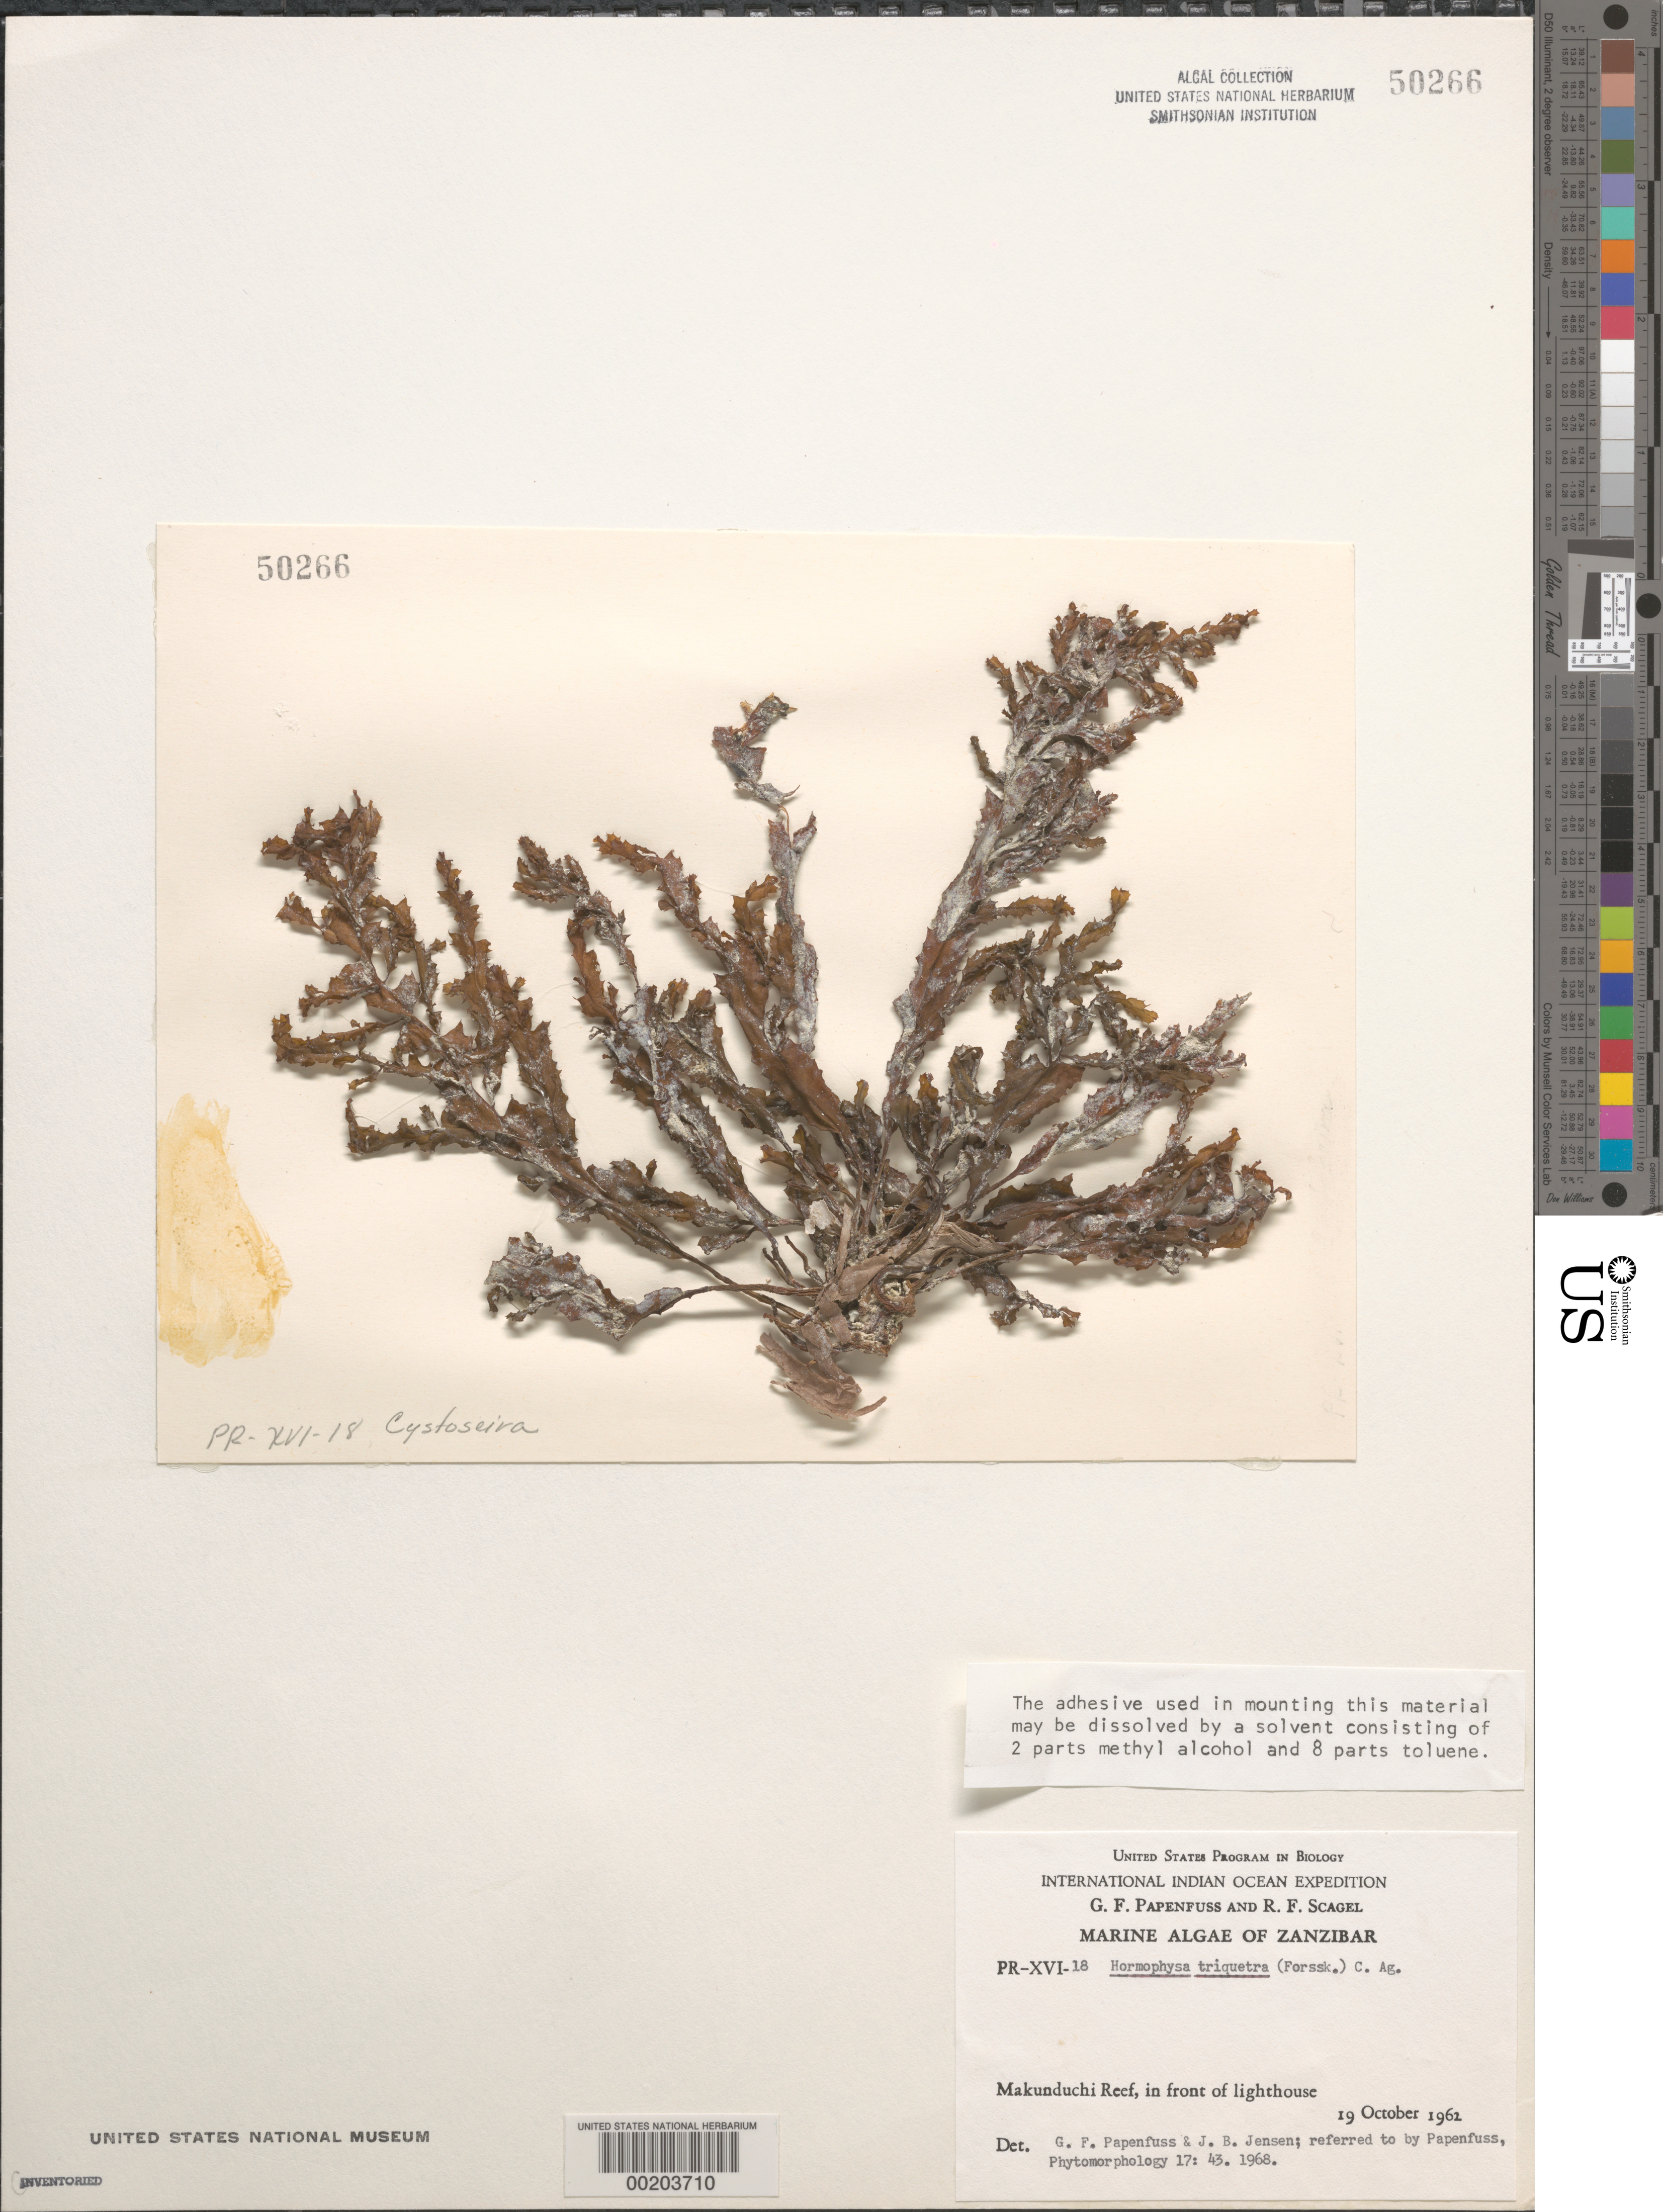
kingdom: Chromista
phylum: Ochrophyta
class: Phaeophyceae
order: Fucales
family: Sargassaceae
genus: Hormophysa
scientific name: Hormophysa cuneiformis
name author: (J.F. Gmel.) P.C. Silva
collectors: G. Papenfuss & R. F. Scagel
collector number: PR-XVI-18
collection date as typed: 19 Oct 1962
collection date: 1962-10-19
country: Tanzania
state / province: Zanzibar Central/South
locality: Makunduchi reef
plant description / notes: International Indian Ocean Expedition, 1962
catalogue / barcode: US 50266